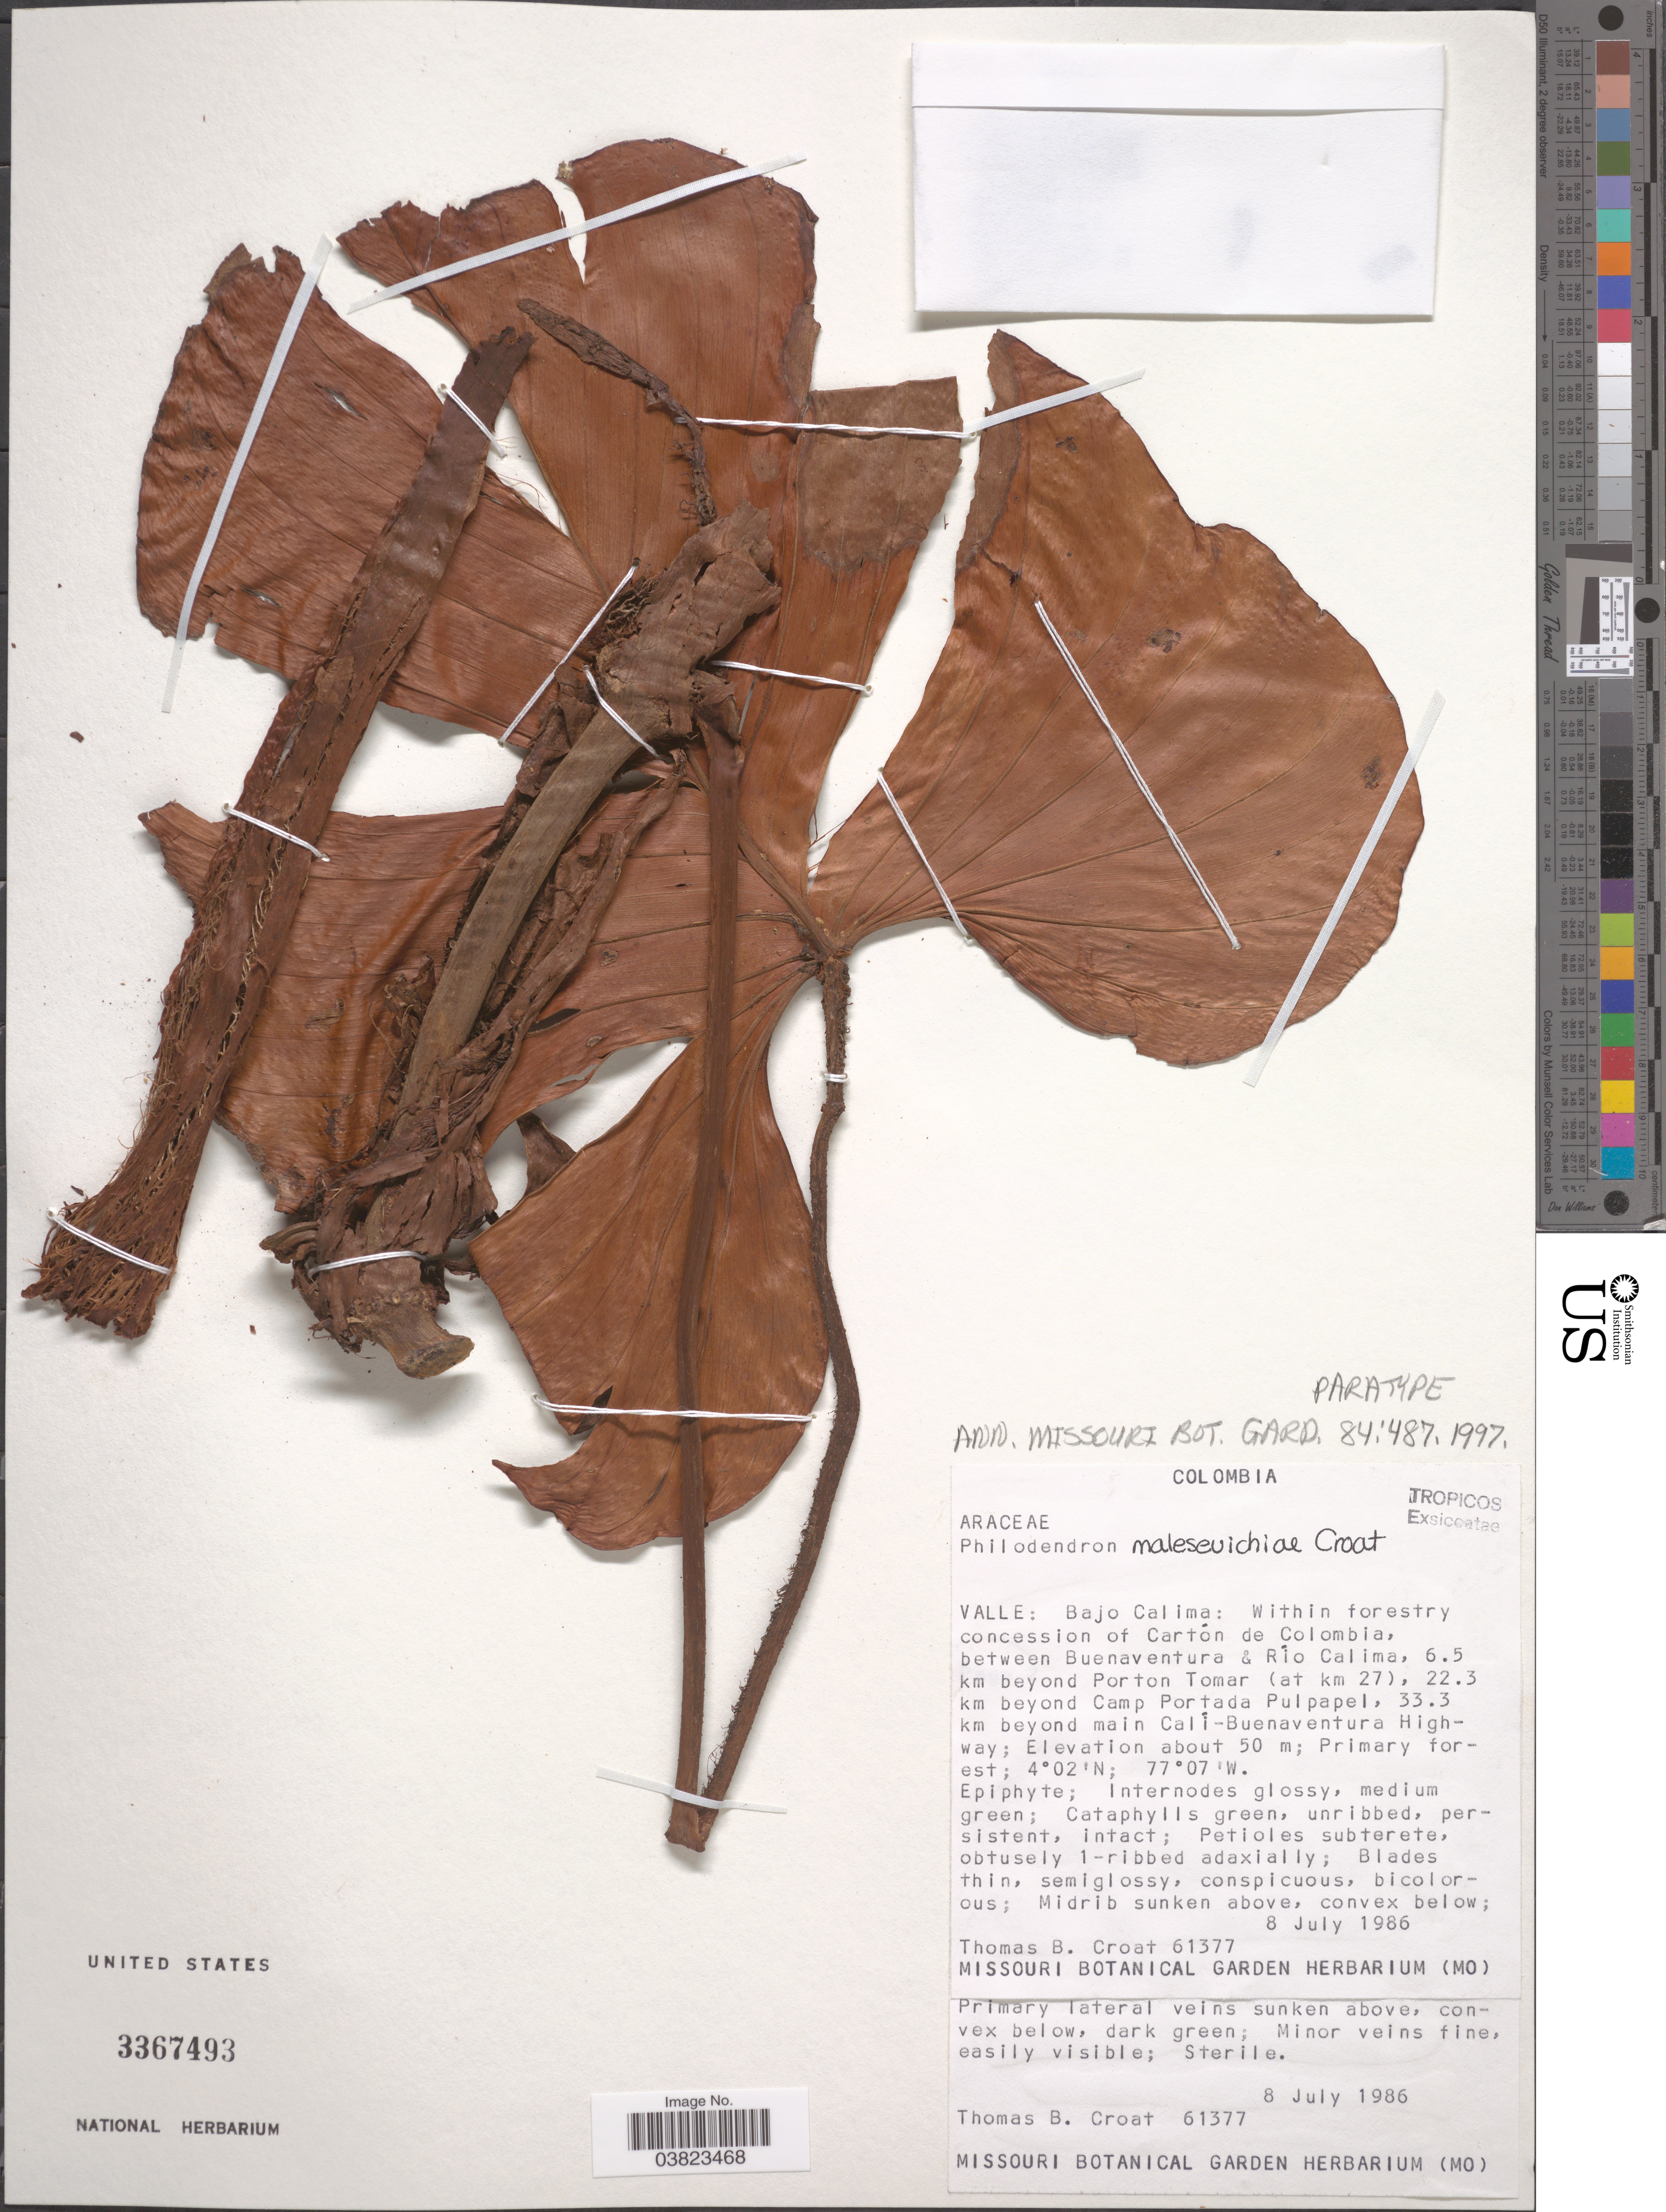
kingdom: Plantae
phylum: Tracheophyta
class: Liliopsida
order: Alismatales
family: Araceae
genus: Philodendron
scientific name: Philodendron malesevichiae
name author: Croat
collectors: T. B. Croat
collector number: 61377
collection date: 1986-07-08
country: Colombia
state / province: Valle del Cauca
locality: Valle: Bajo Calima: Within forestry concession of Cartón de Colombia, between Buenaventura & Río Calima, 6.5 km beyond Porton Tomar (at km 27), 22.3 km beyond Camp Portada Pulpapel, 33.3 km beyond main Calí-Buenaventura Highway. Primary forest.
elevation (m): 50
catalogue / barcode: US 3367493